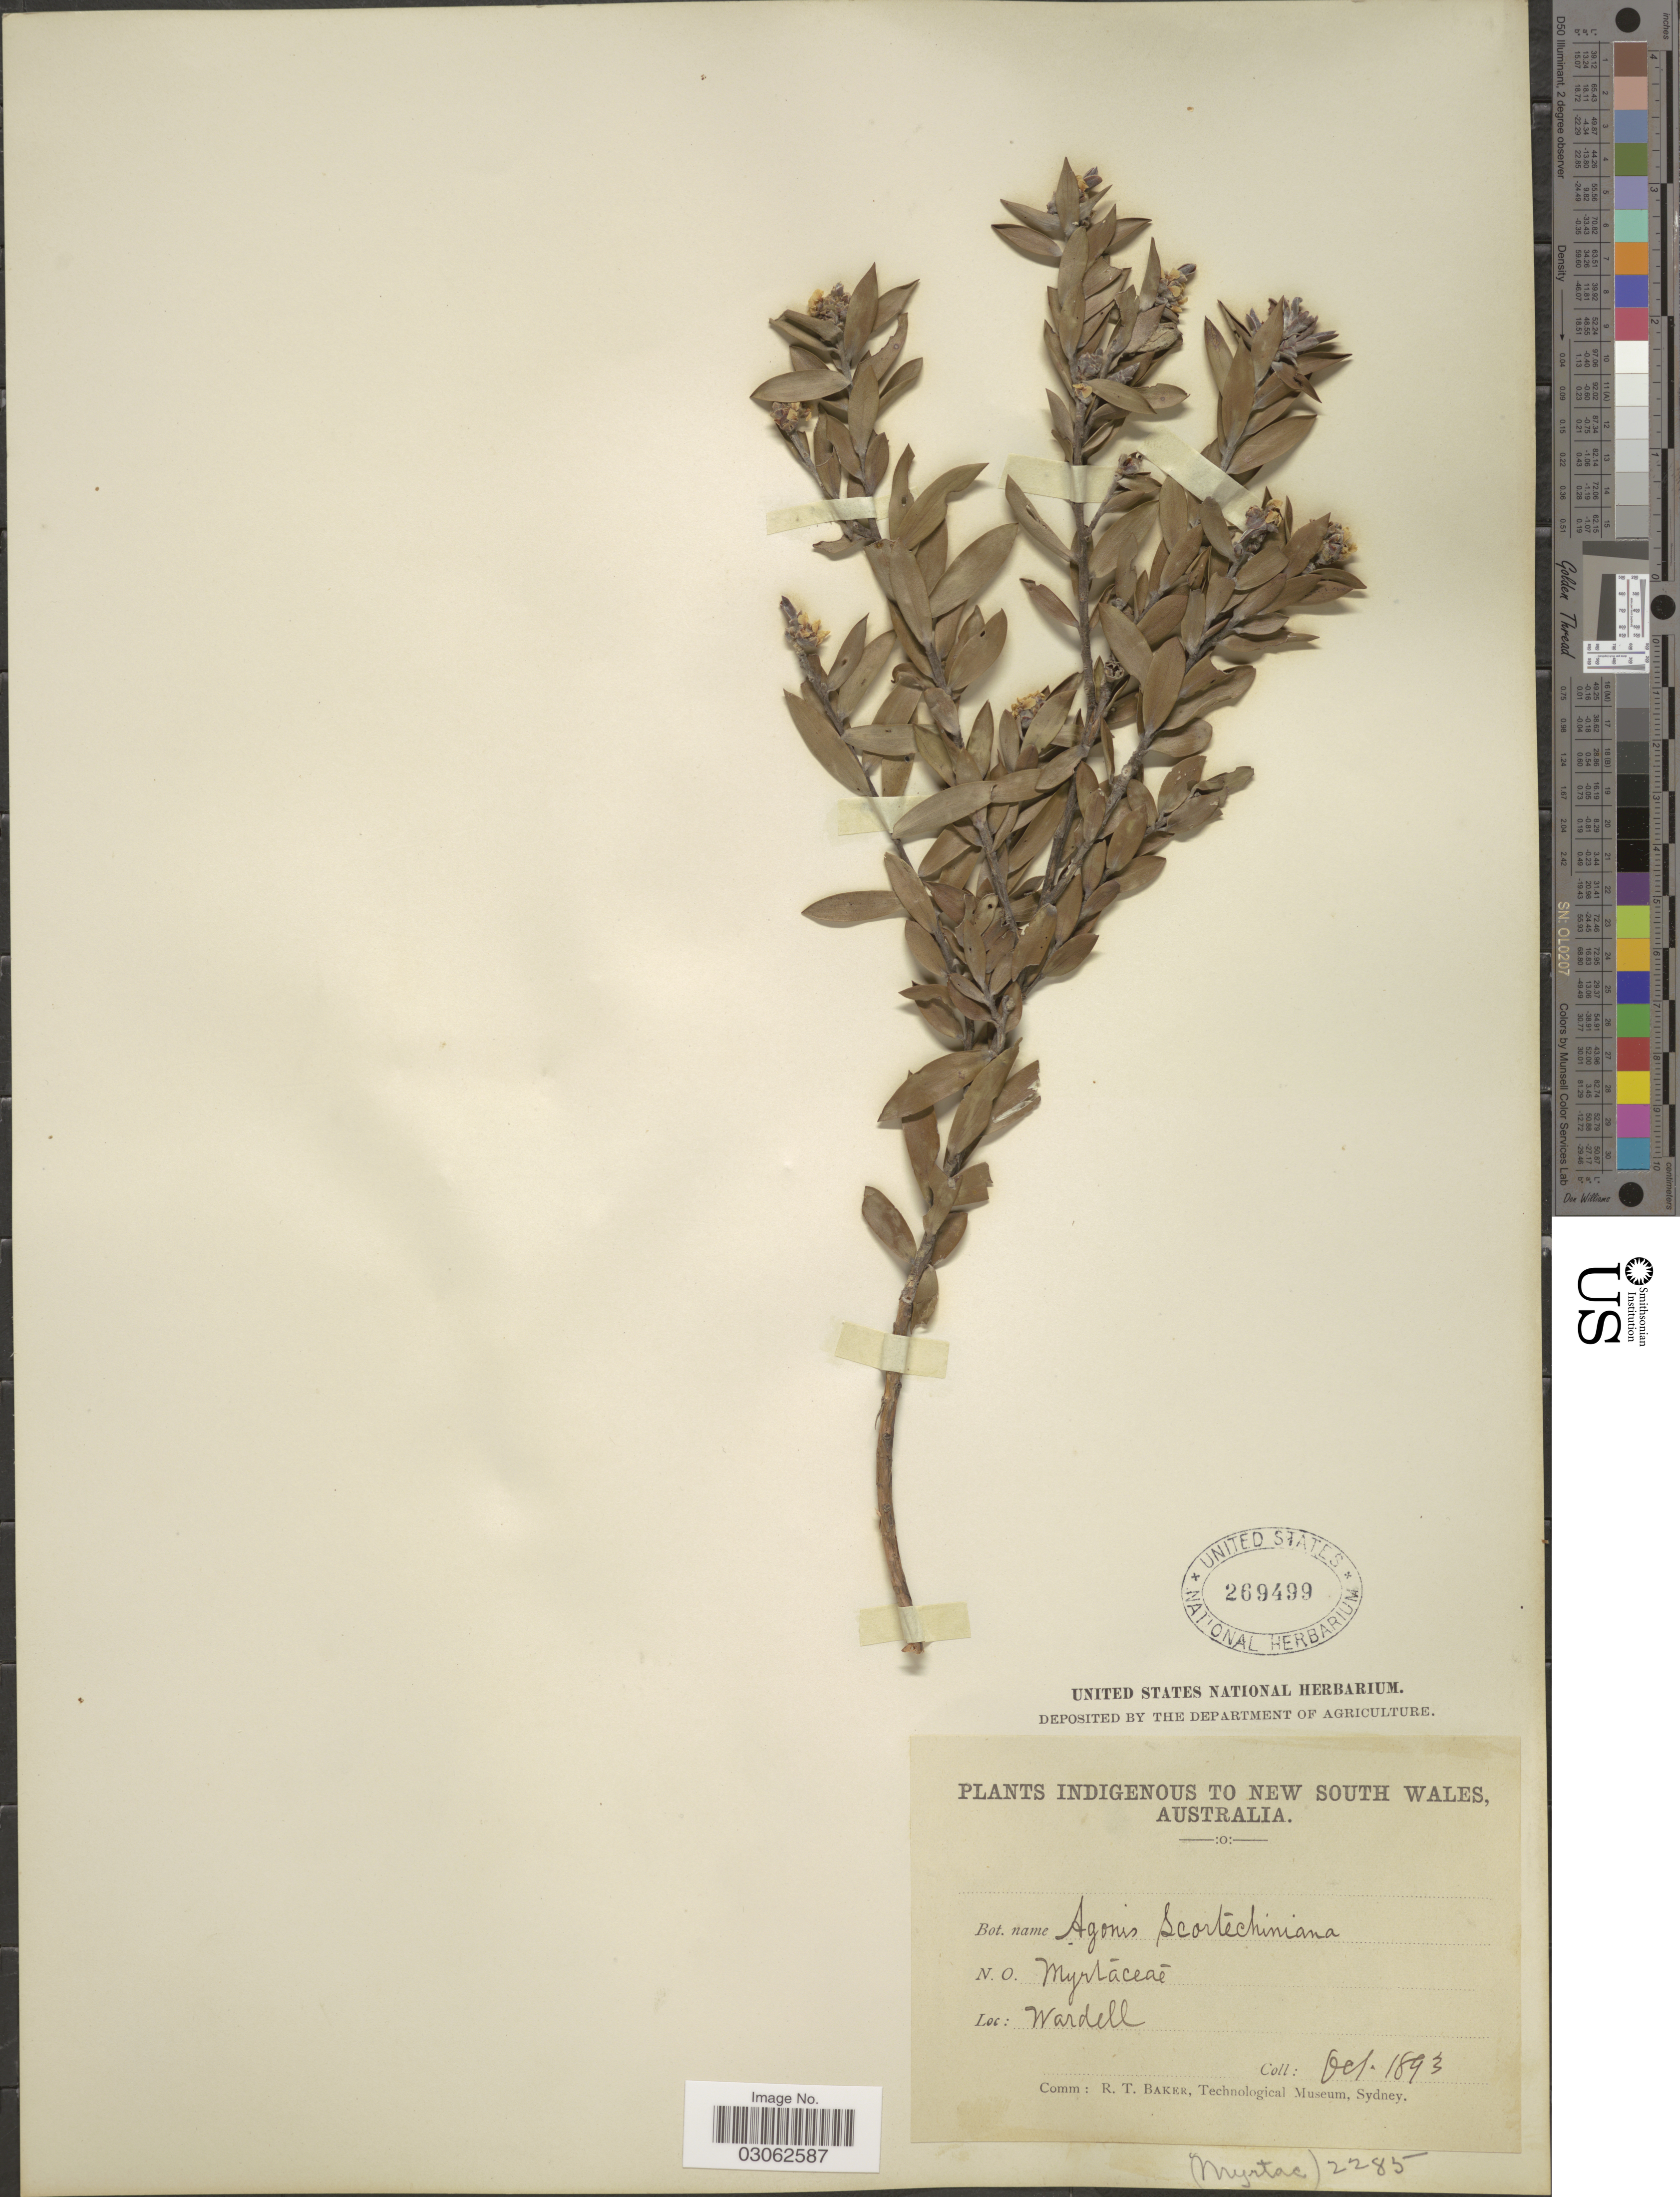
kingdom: Plantae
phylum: Tracheophyta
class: Magnoliopsida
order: Myrtales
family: Myrtaceae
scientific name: Aggreflorum speciosum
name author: (Schauer) P.G. Wilson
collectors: ex herb. U. S. Department of Agriculture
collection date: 1893-10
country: Australia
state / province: New South Wales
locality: Wardell.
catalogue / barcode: US 269499